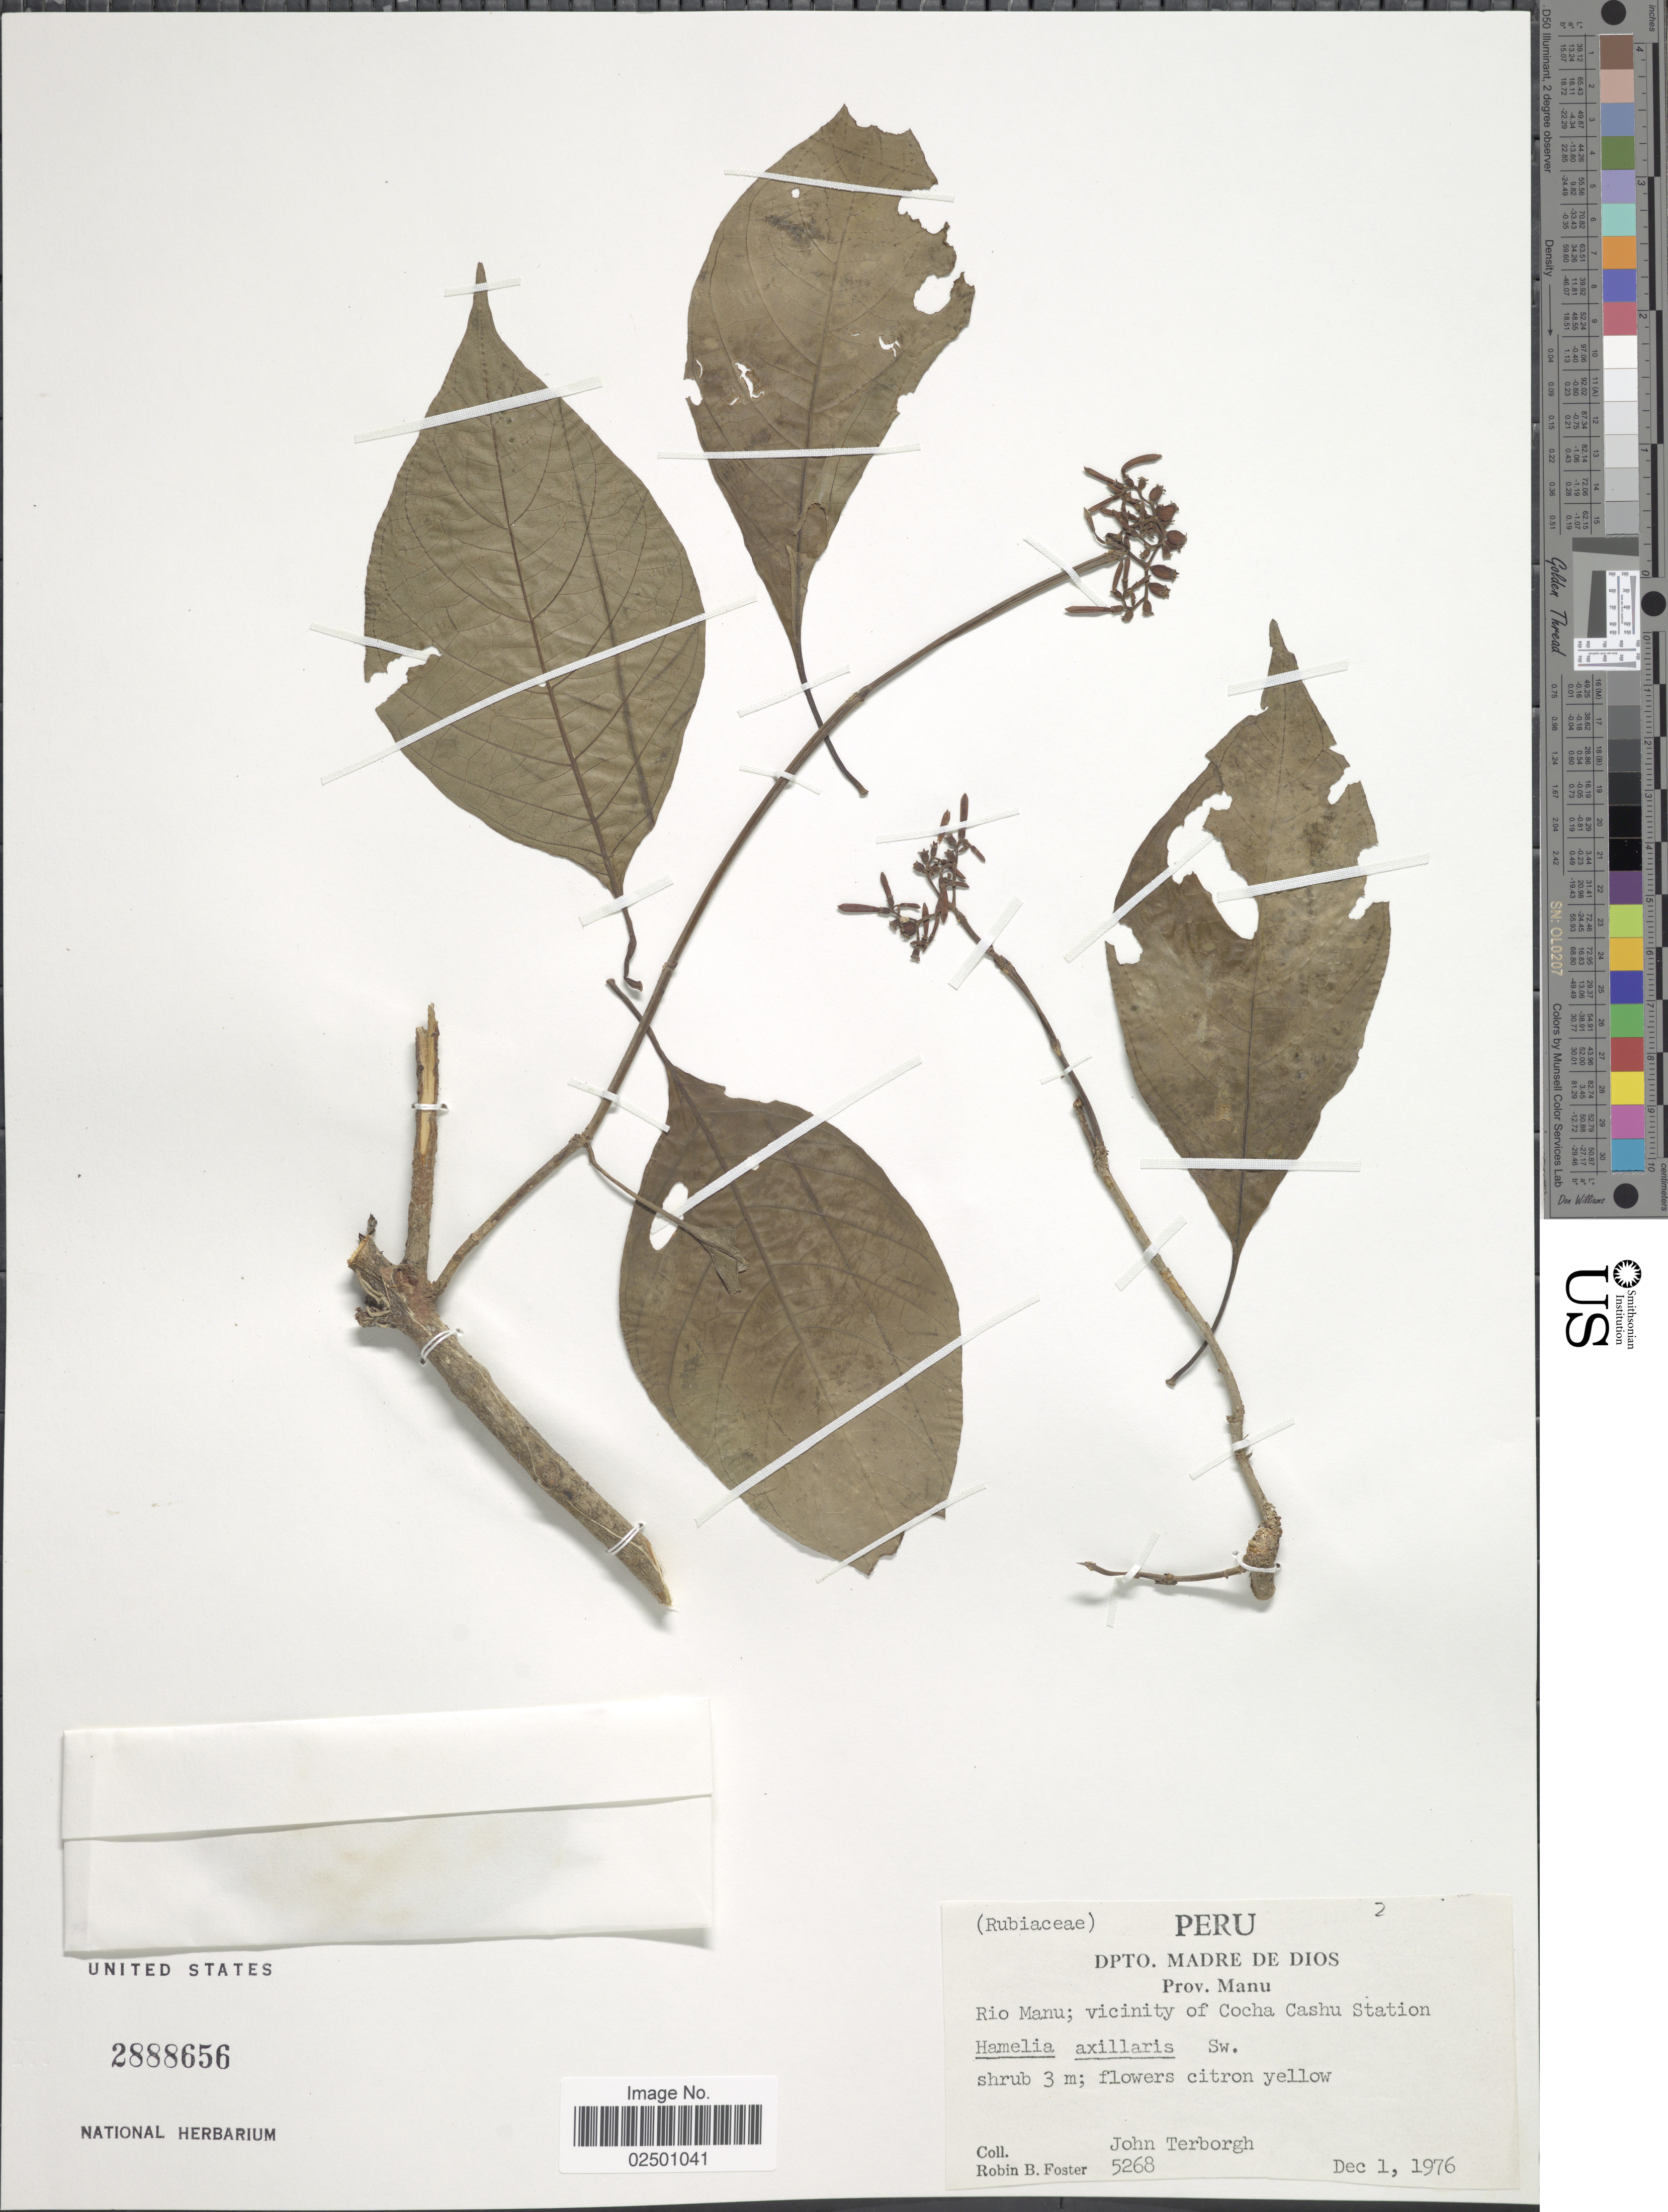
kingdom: Plantae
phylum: Tracheophyta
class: Magnoliopsida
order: Gentianales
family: Rubiaceae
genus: Hamelia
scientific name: Hamelia axillaris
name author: Sw.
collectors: J. Terborgh & R. B. Foster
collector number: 5268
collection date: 1976-12-01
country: Peru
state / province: Madre de Dios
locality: Dpto. Madre de Dios. Prov. Manu. Rio Manu; vicinity of Cocha Cashu Station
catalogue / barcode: US 2888656